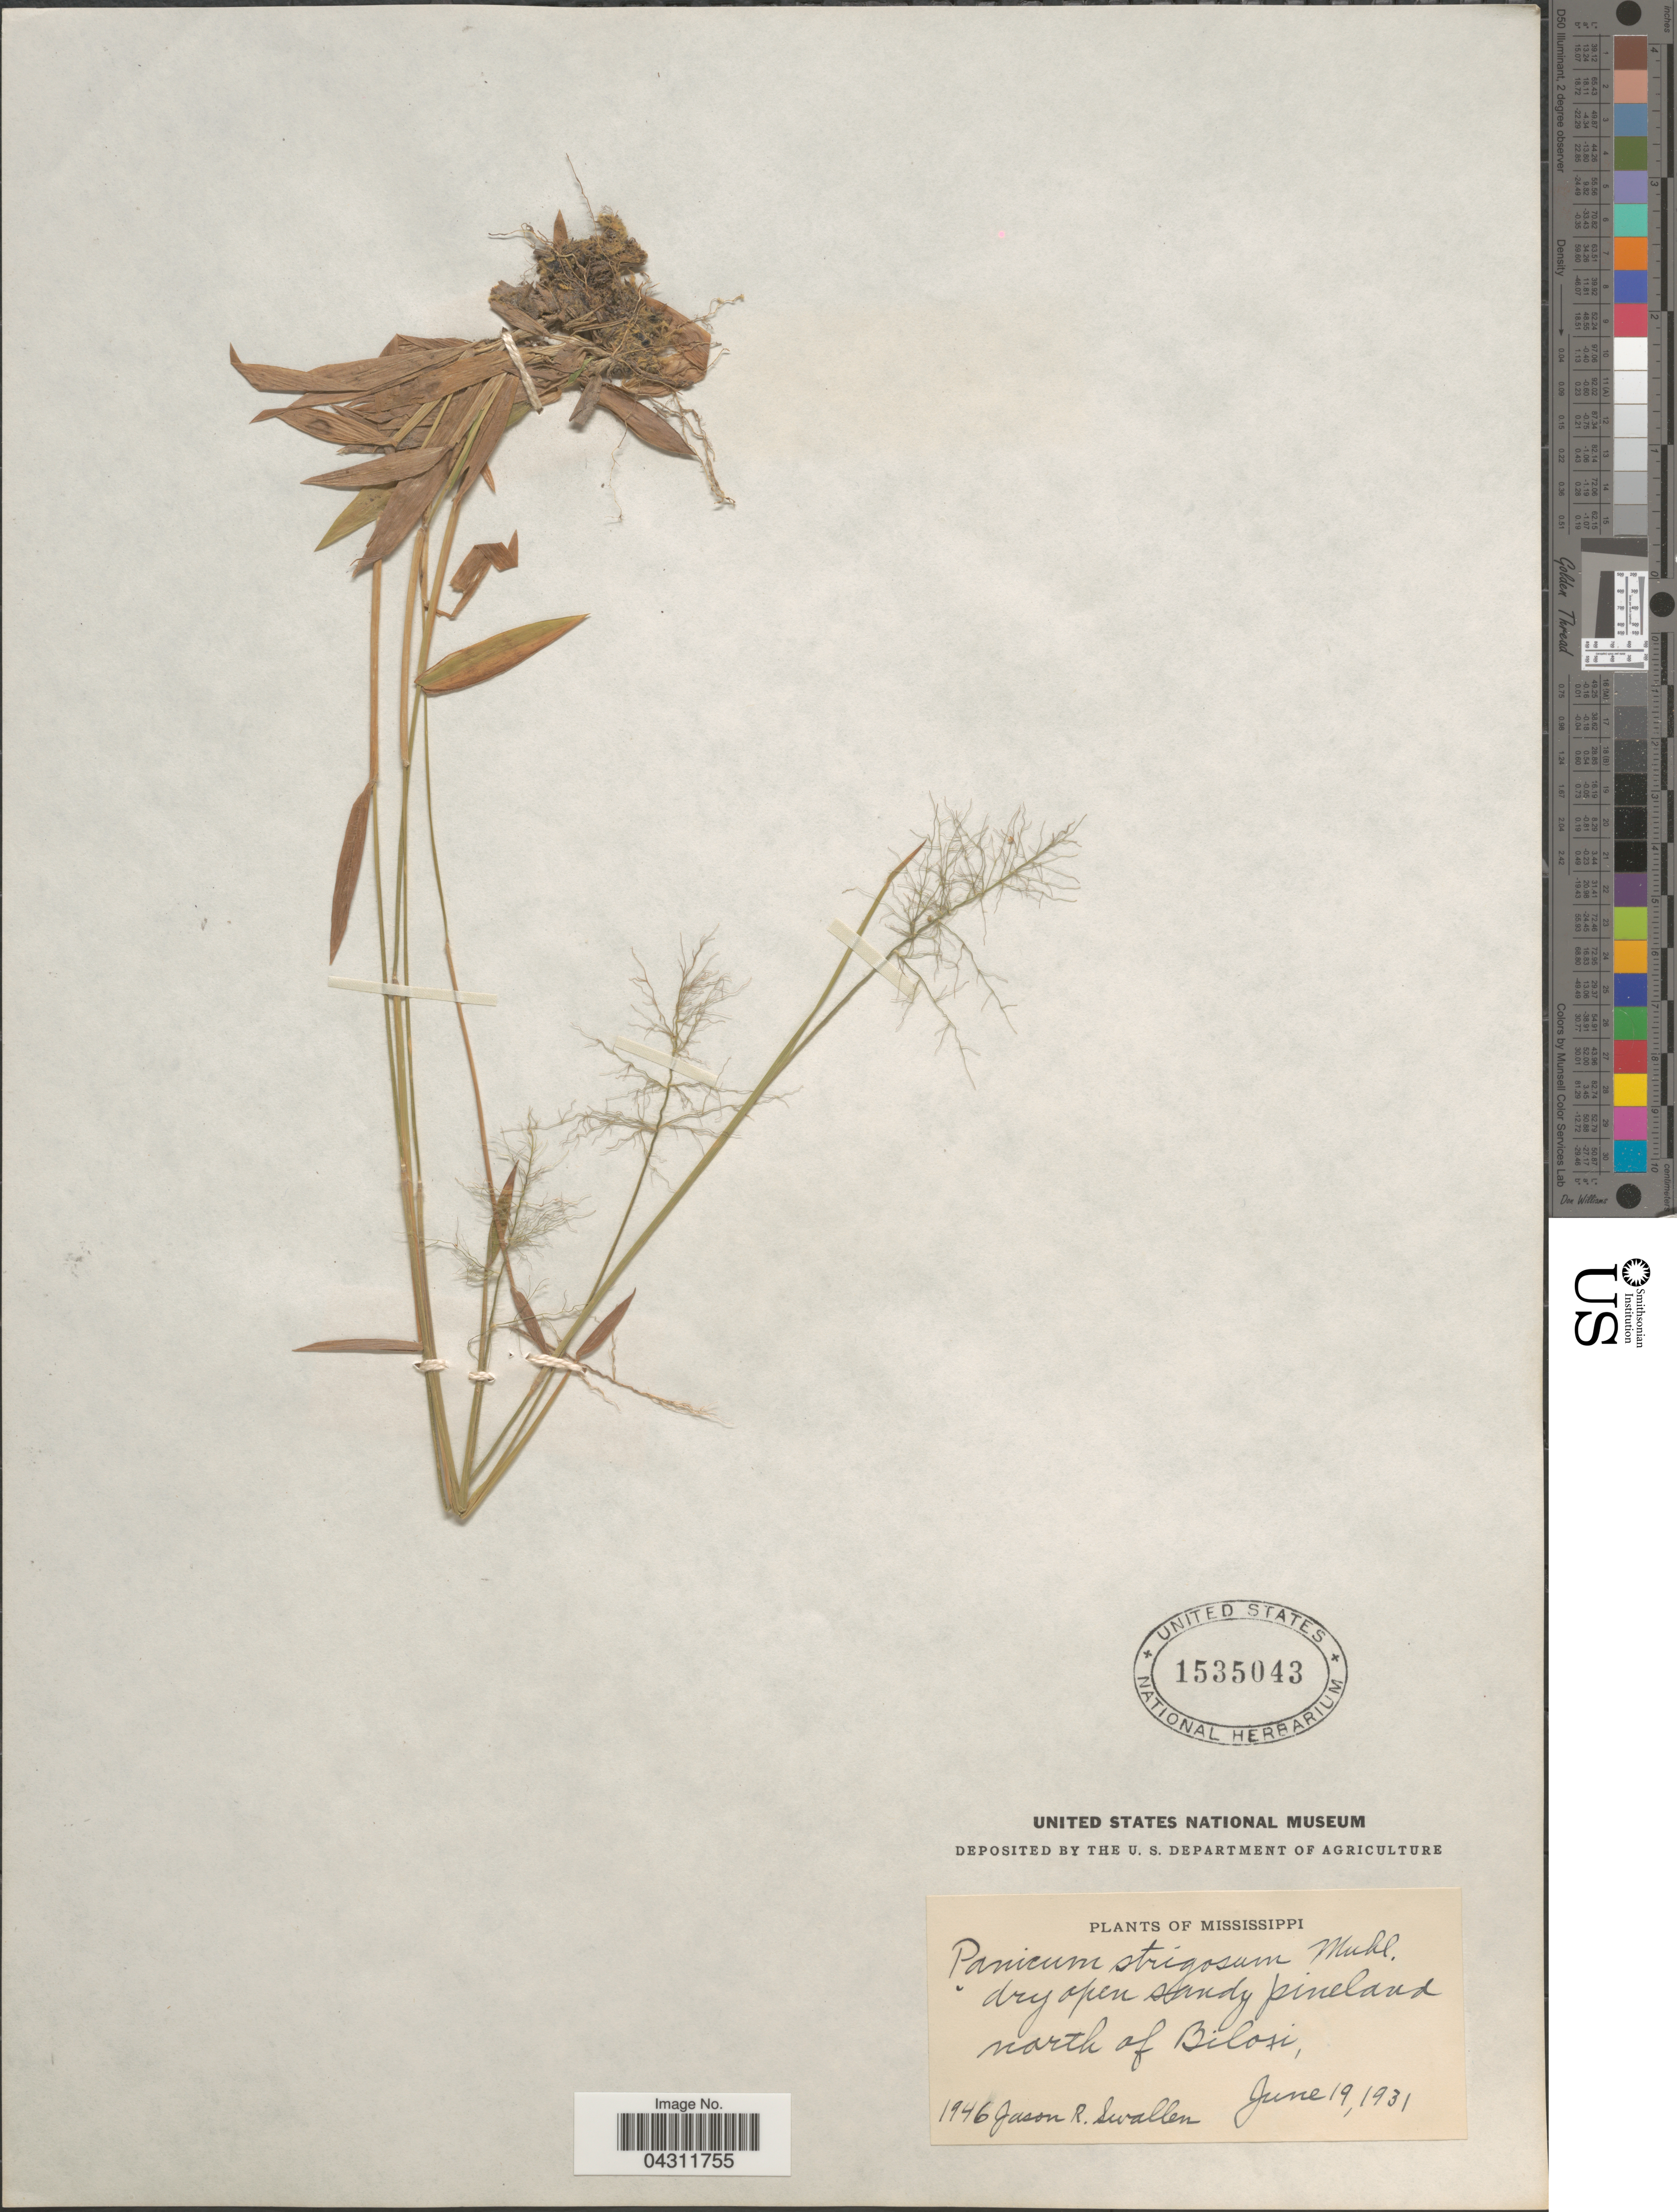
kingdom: Plantae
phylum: Tracheophyta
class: Liliopsida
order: Poales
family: Poaceae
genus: Dichanthelium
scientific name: Dichanthelium strigosum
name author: (Muhl. ex Elliott) Freckmann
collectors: J. R. Swallen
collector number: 1946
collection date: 1931-06-19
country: United States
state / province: Mississippi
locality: Dry open sandy pineland north of Biloxi.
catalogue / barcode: US 1535043